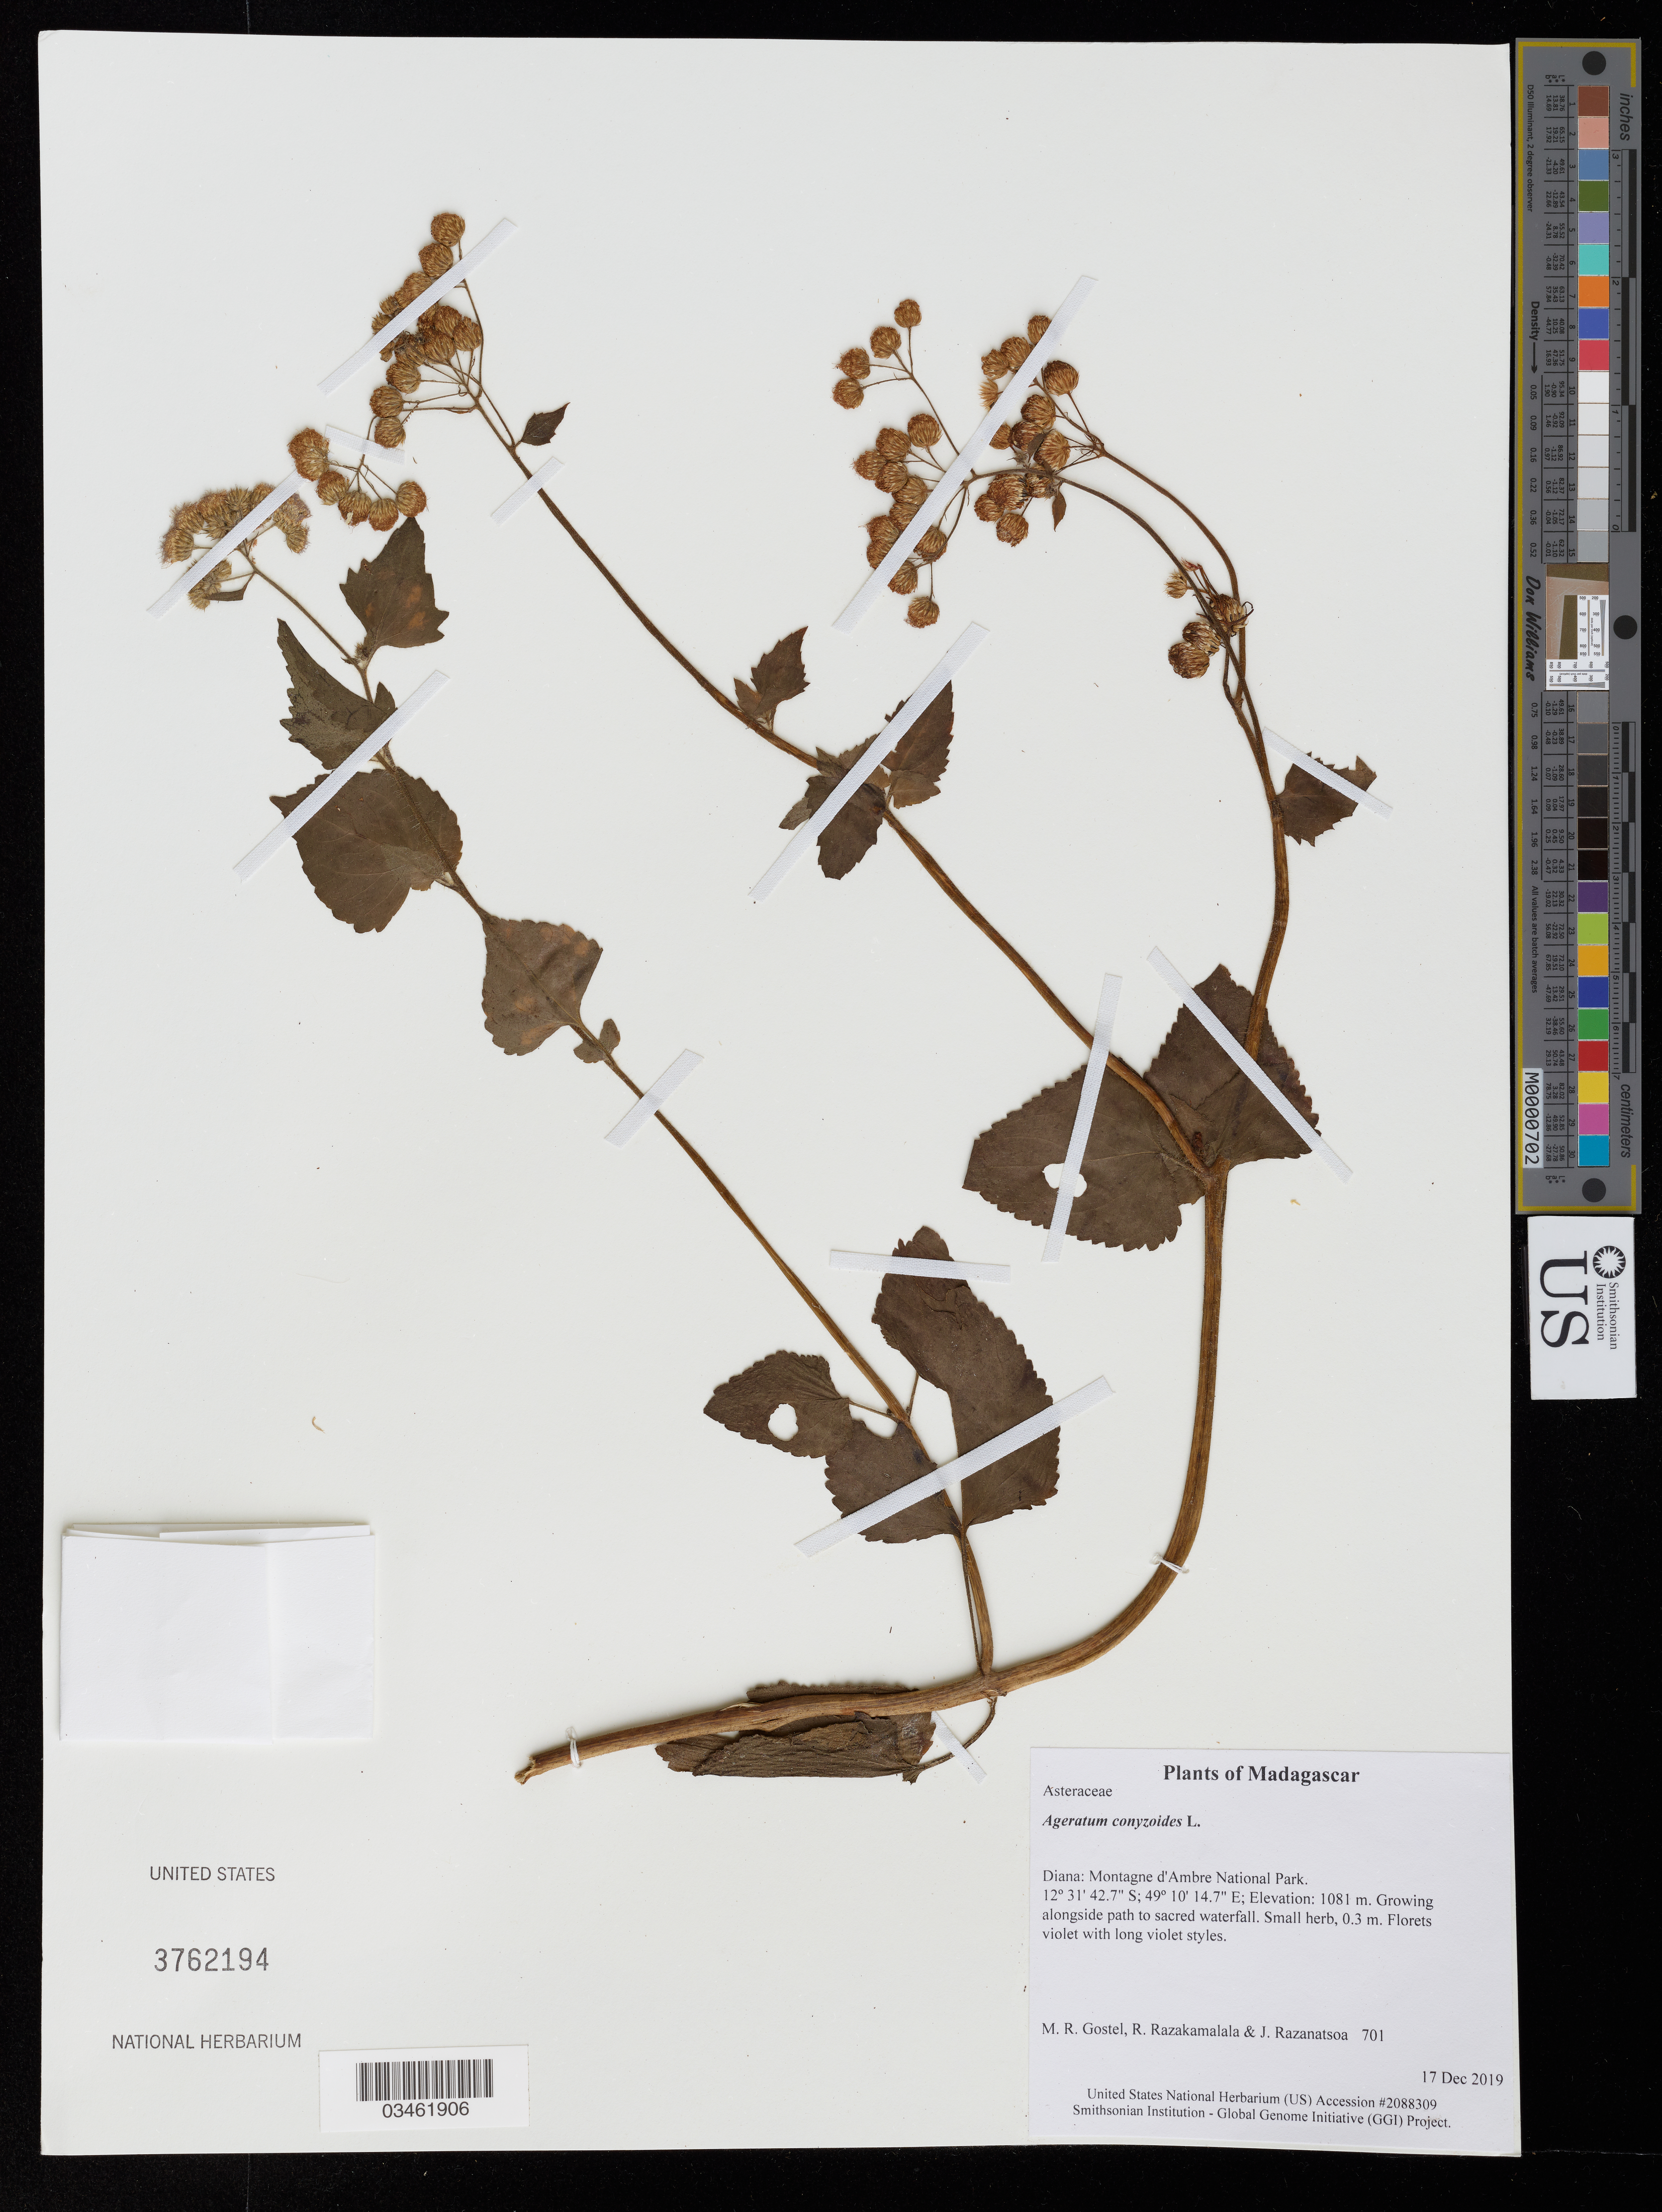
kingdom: Plantae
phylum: Tracheophyta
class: Magnoliopsida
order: Asterales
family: Asteraceae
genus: Ageratum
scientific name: Ageratum conyzoides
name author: L.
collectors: M. R. Gostel, R. Razakamalala & J. Razanatsoa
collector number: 701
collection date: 2019-12-17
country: Madagascar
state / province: Diana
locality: Montagne d'Ambre National Park.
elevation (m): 1081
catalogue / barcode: US 3762194